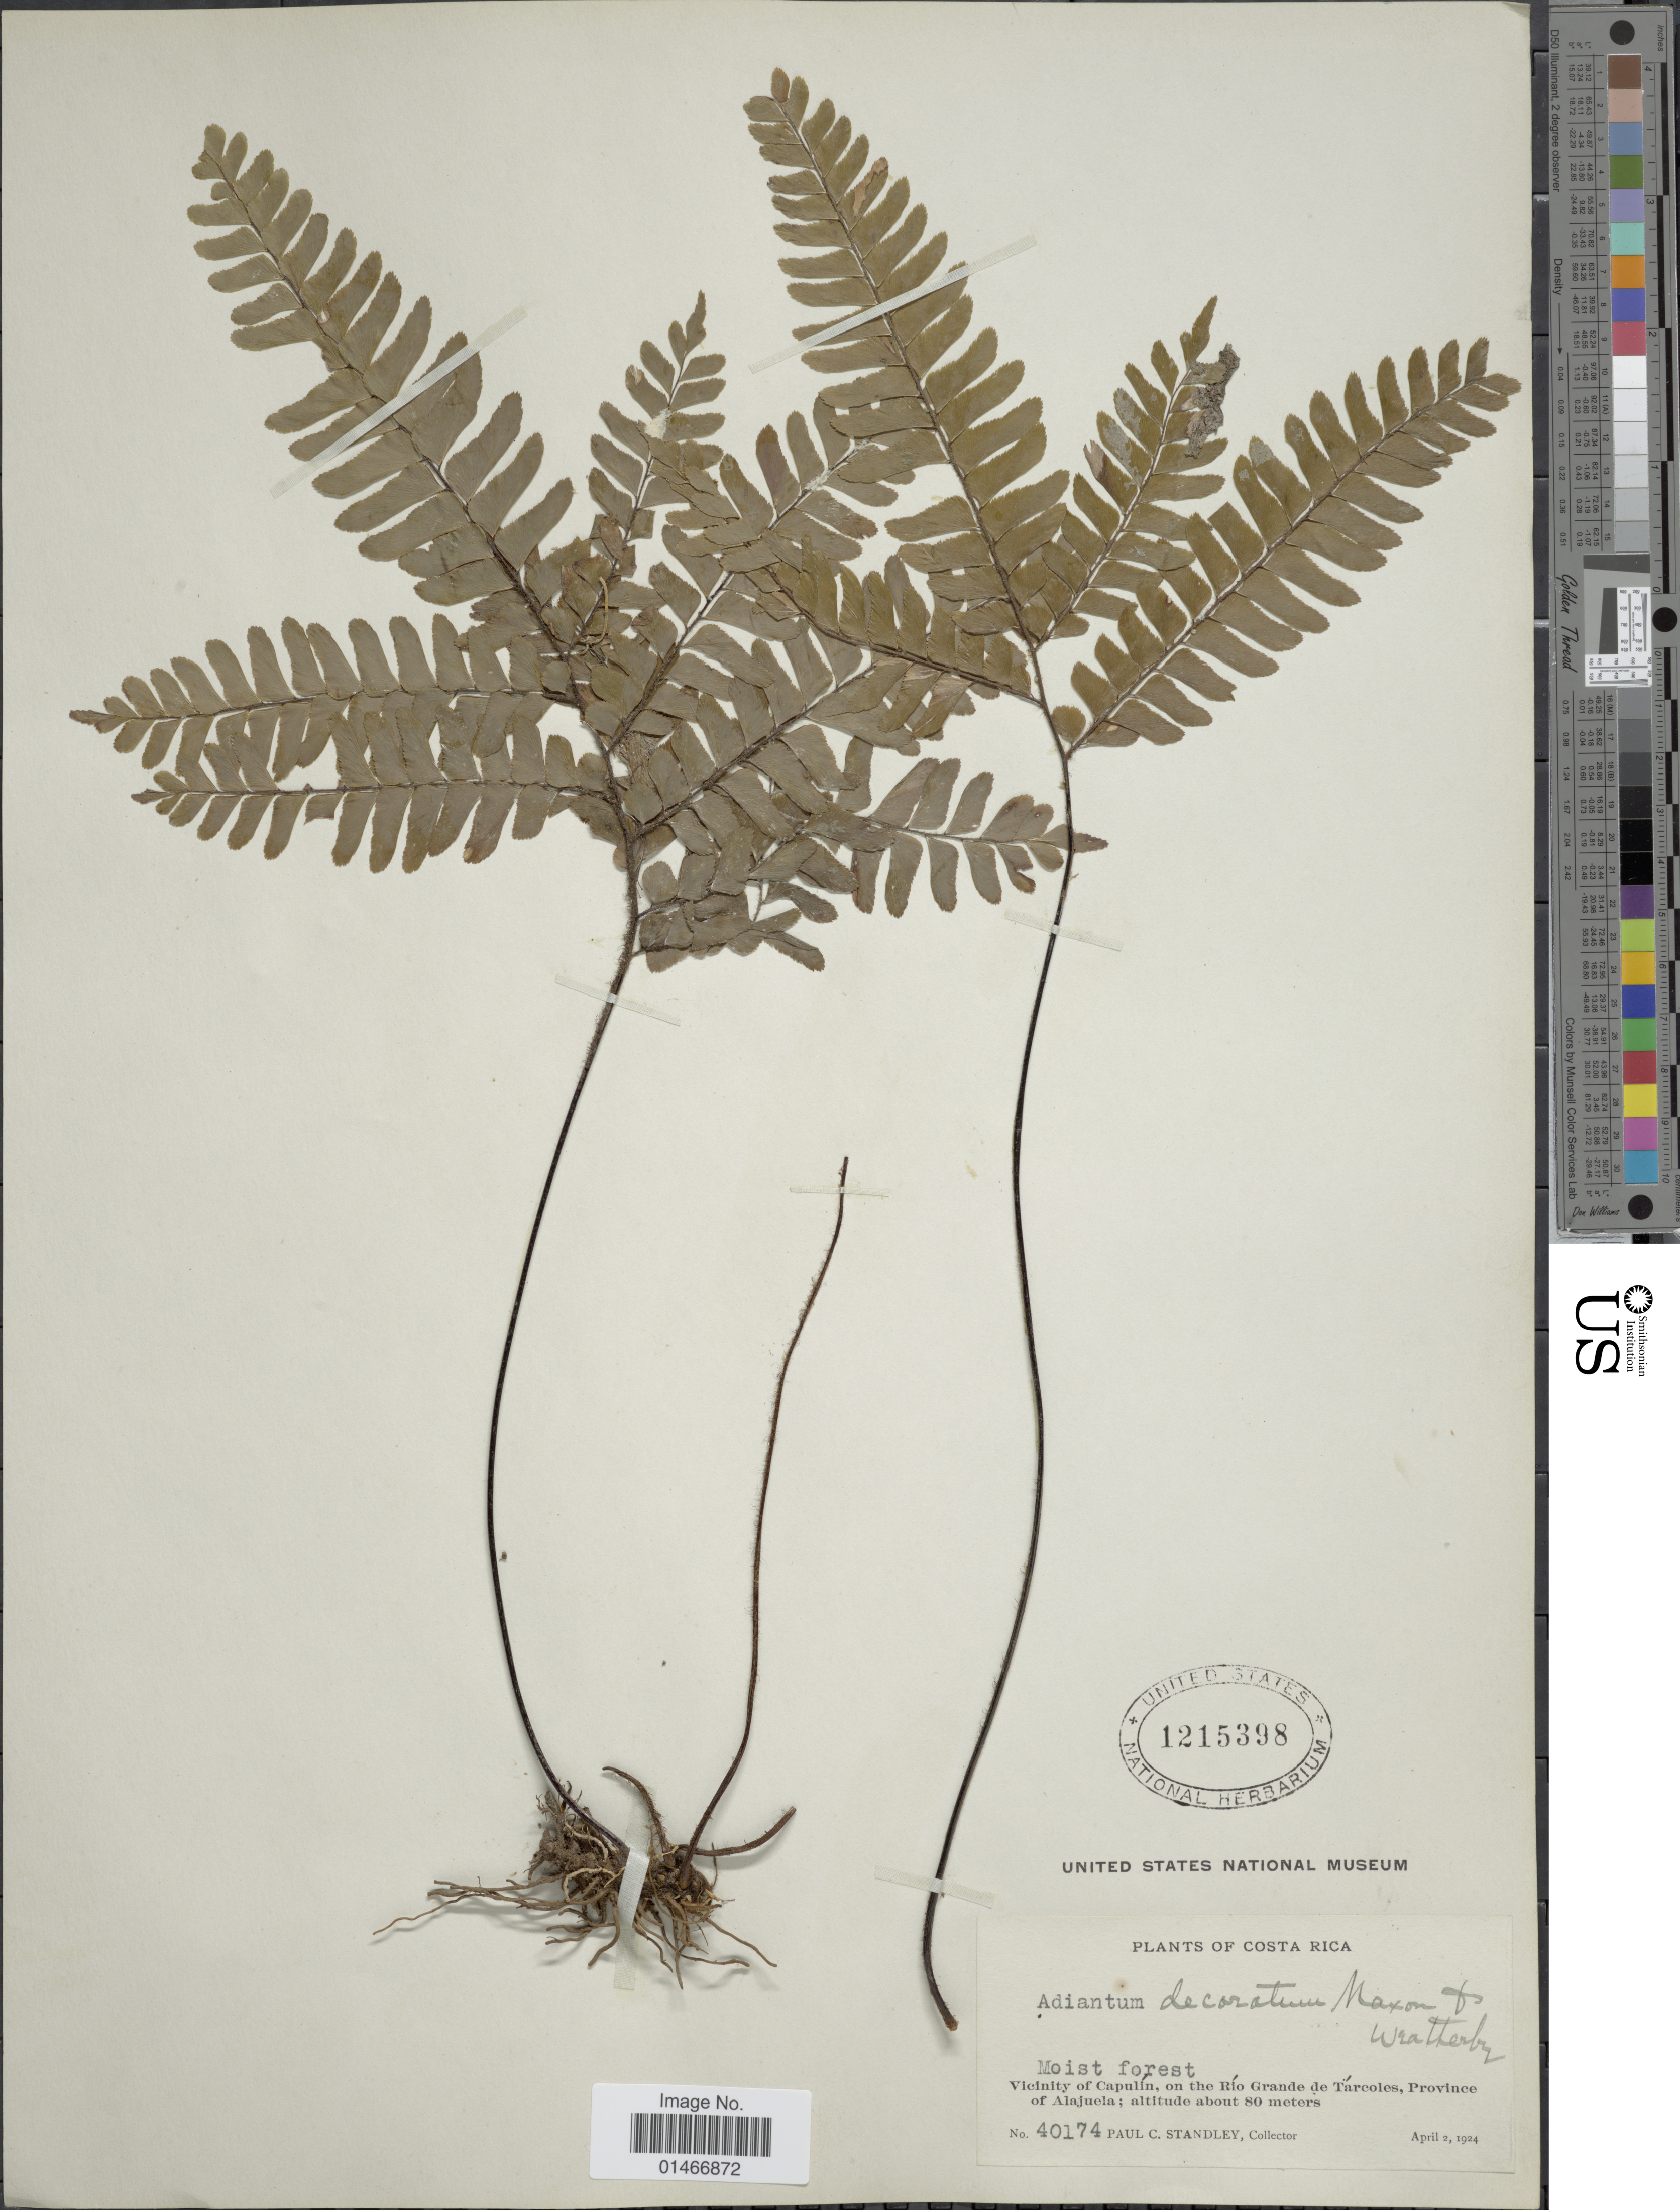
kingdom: Plantae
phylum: Tracheophyta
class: Polypodiopsida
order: Polypodiales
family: Pteridaceae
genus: Adiantum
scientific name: Adiantum decoratum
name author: Maxon & Weath.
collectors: P. C. Standley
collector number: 40174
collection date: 1924-04-02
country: Costa Rica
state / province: Alajuela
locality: Vicinity of Capulin, on the Rio Grande de Tarcoles, Province of Alajuela.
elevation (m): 80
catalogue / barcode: US 1215398